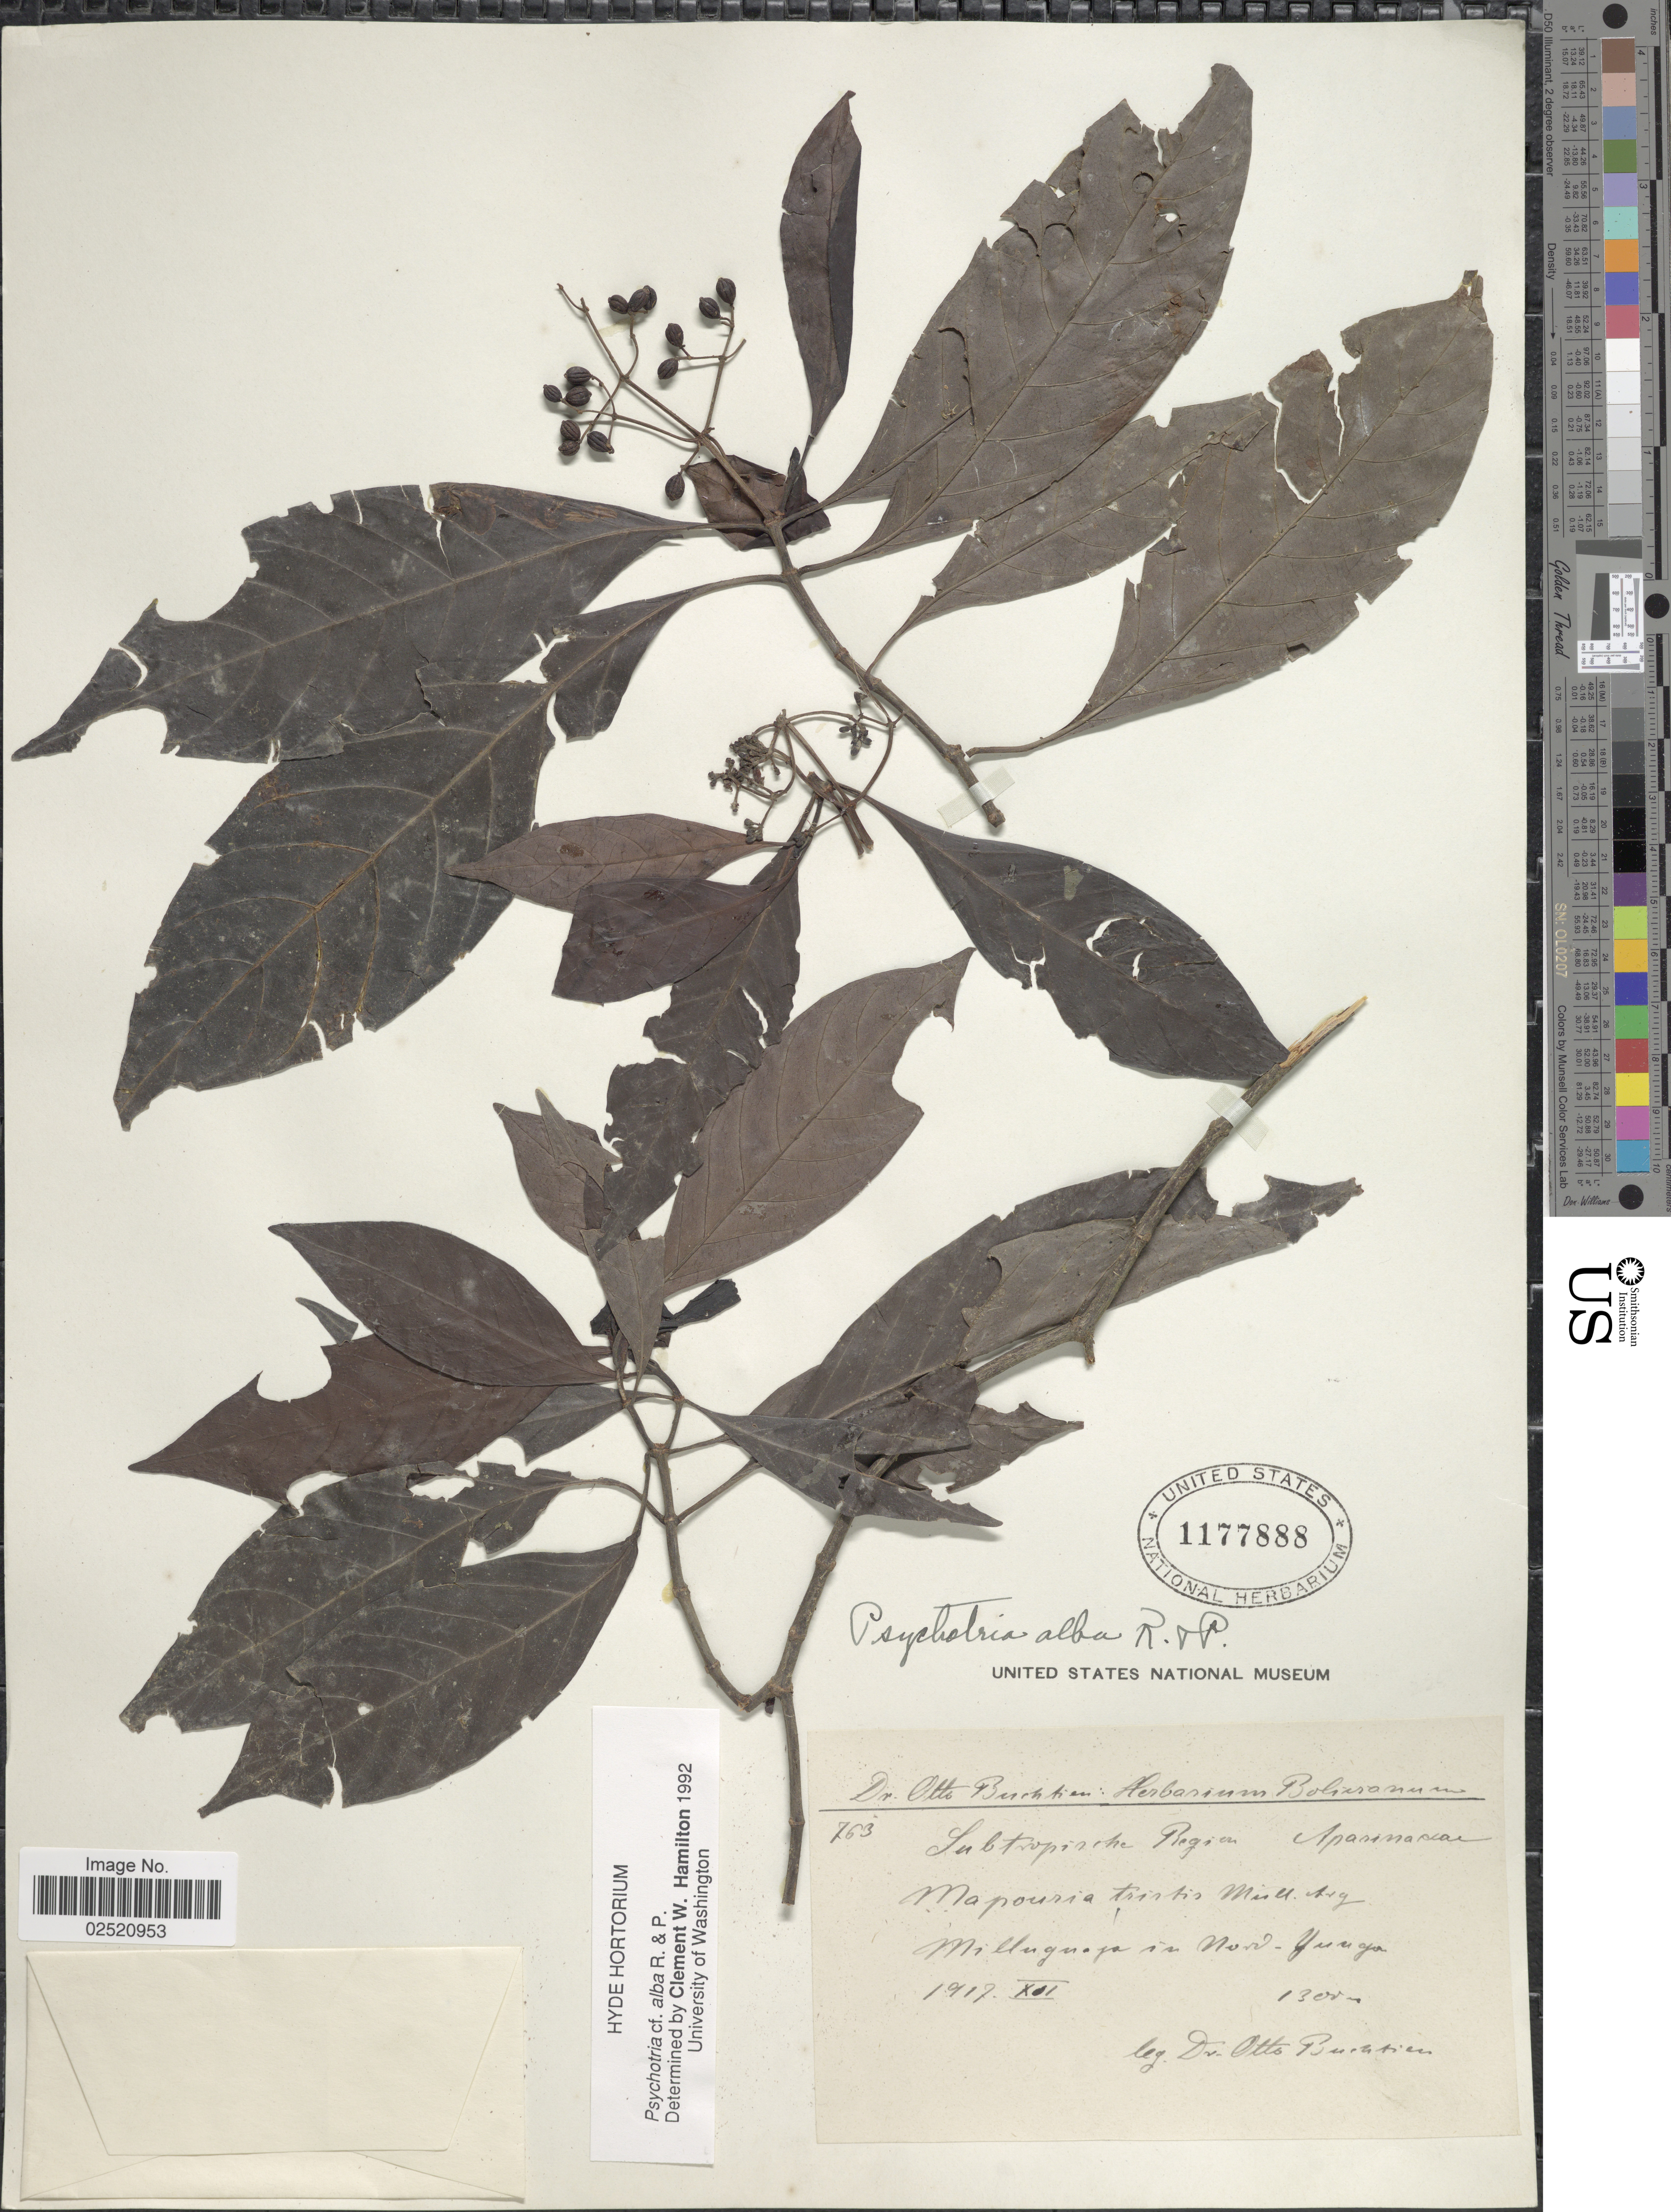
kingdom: Plantae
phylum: Tracheophyta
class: Magnoliopsida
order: Gentianales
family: Rubiaceae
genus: Psychotria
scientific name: Psychotria alba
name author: Ruiz & Pav.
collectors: O. Buchtien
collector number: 763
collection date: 1917-12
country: Bolivia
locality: Milluguaya in Nord-yungas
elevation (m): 1300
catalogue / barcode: US 1177888